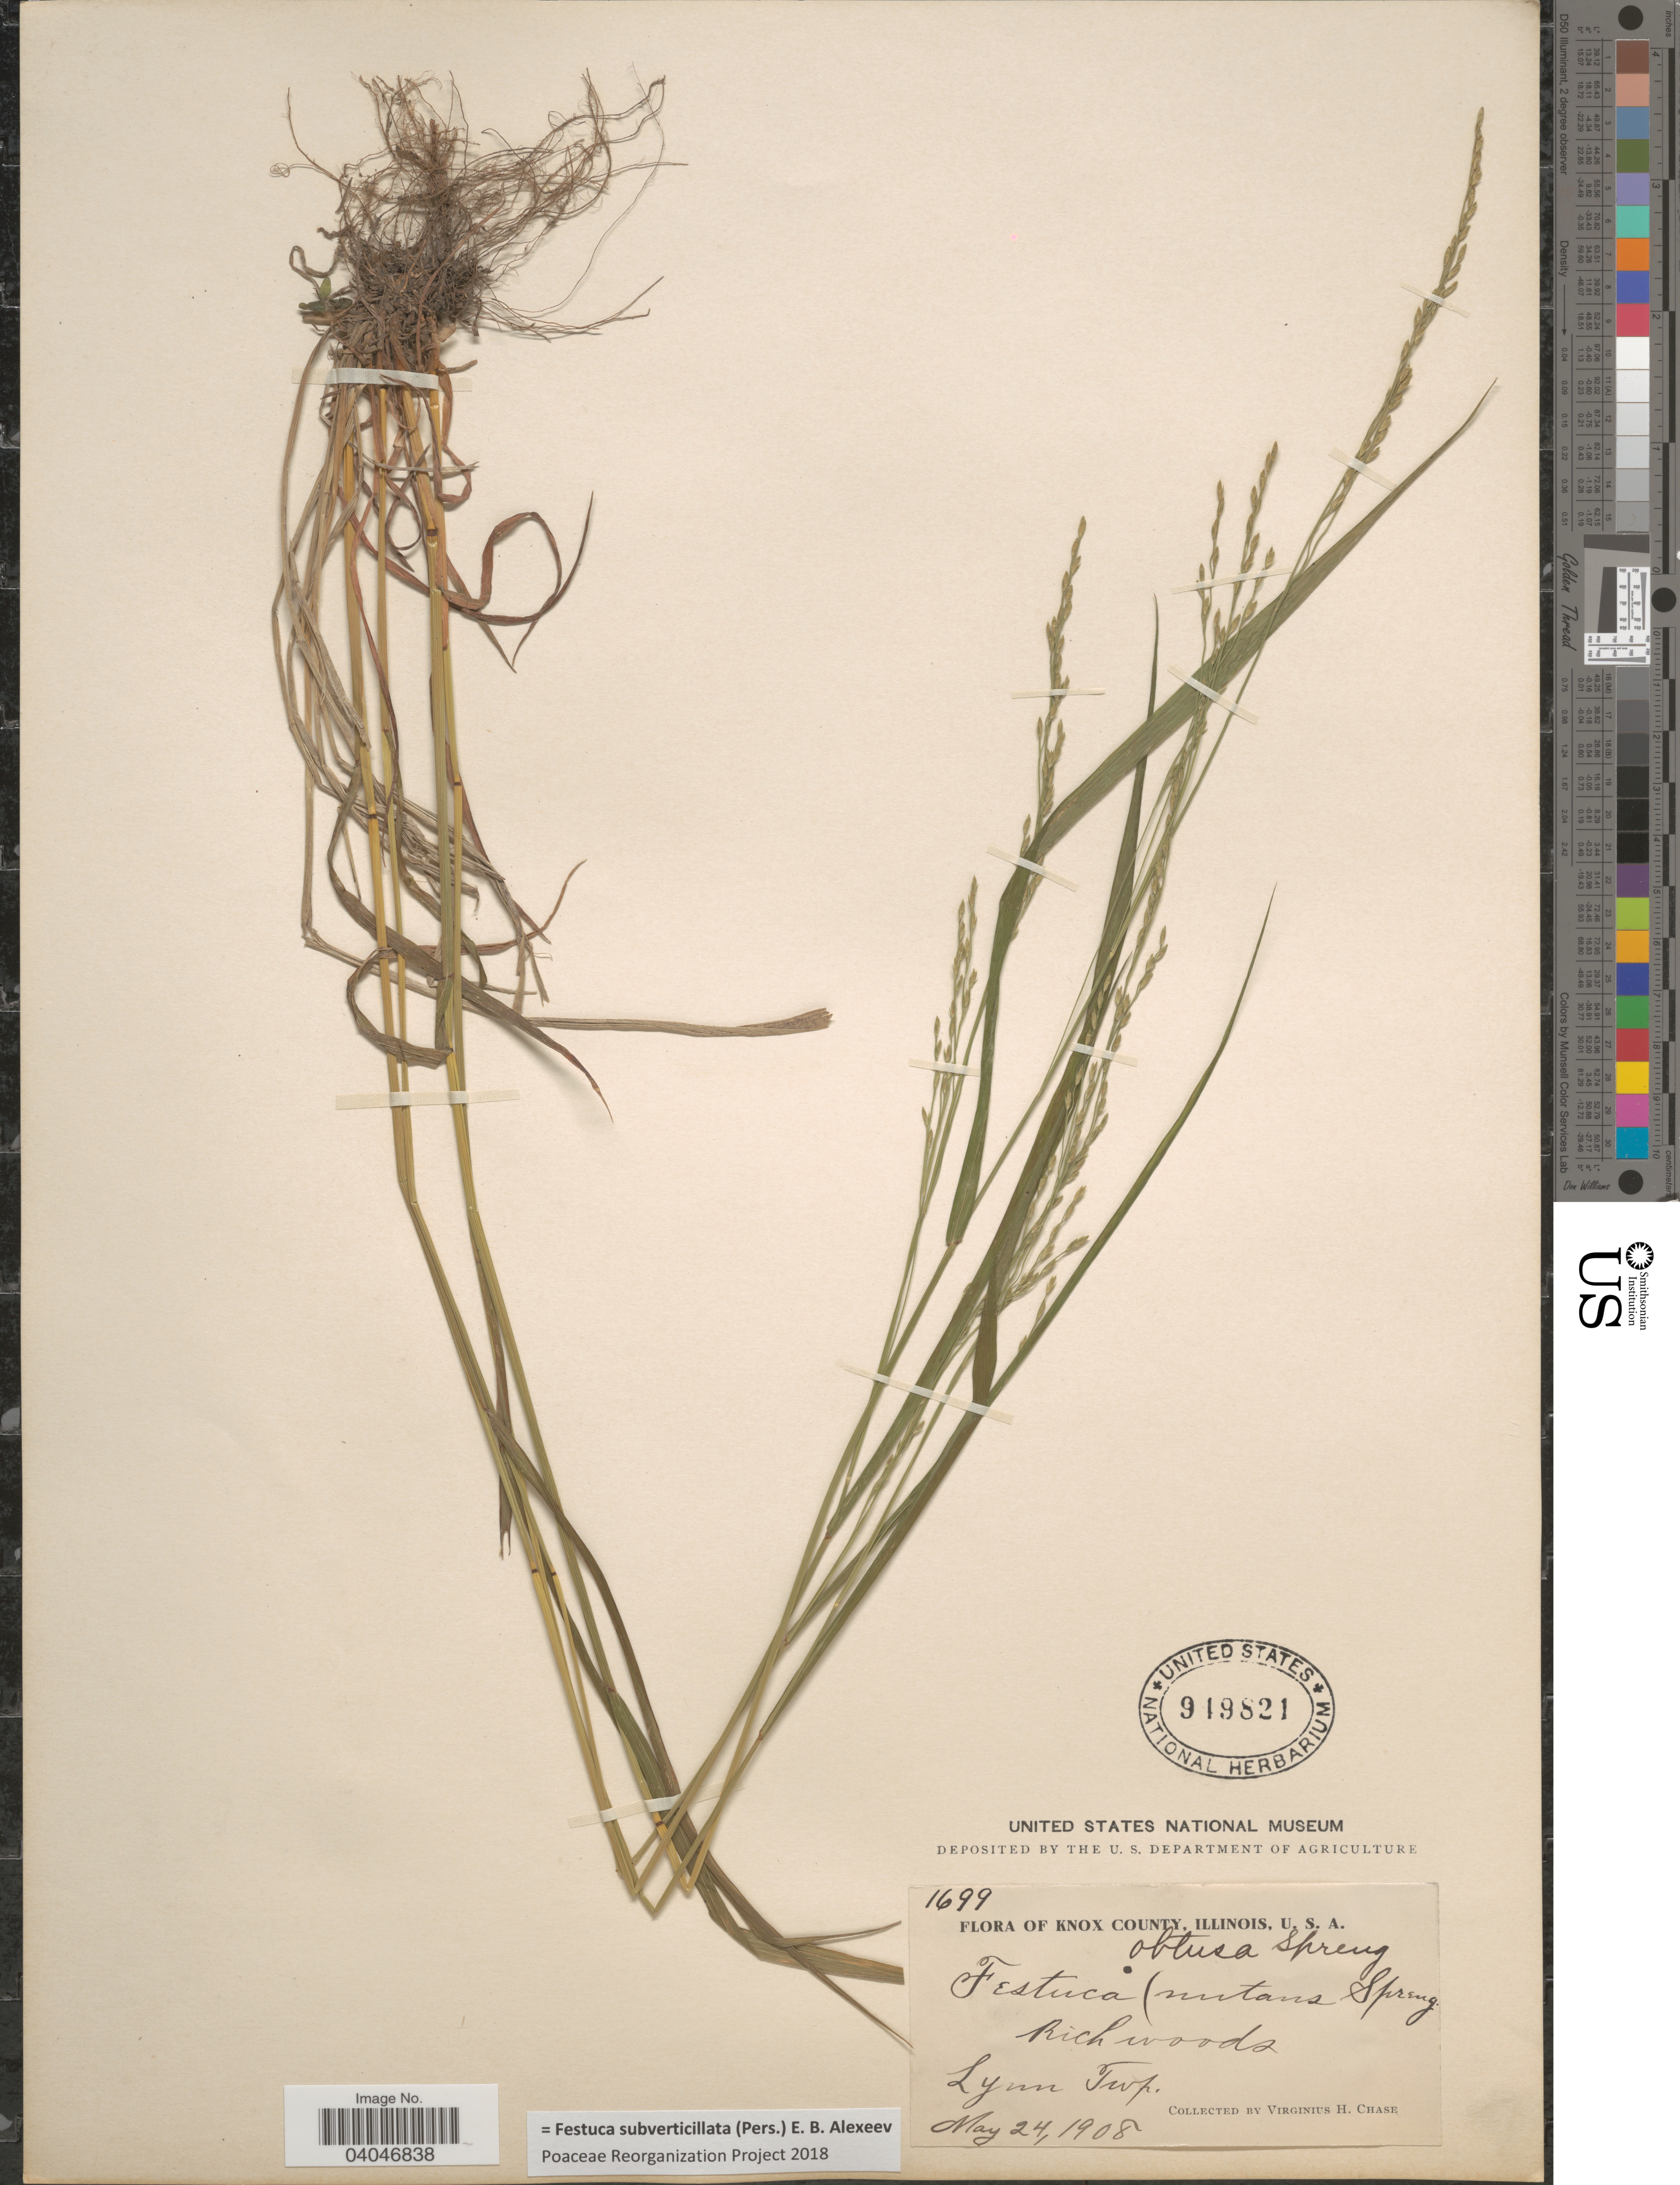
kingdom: Plantae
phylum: Tracheophyta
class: Liliopsida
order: Poales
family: Poaceae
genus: Festuca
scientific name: Festuca subverticillata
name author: (Pers.) E.B. Alexeev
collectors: V. H. Chase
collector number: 1699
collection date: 1908-05-24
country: United States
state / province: Illinois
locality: Knox County. Lynn Twp.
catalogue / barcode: US 949821